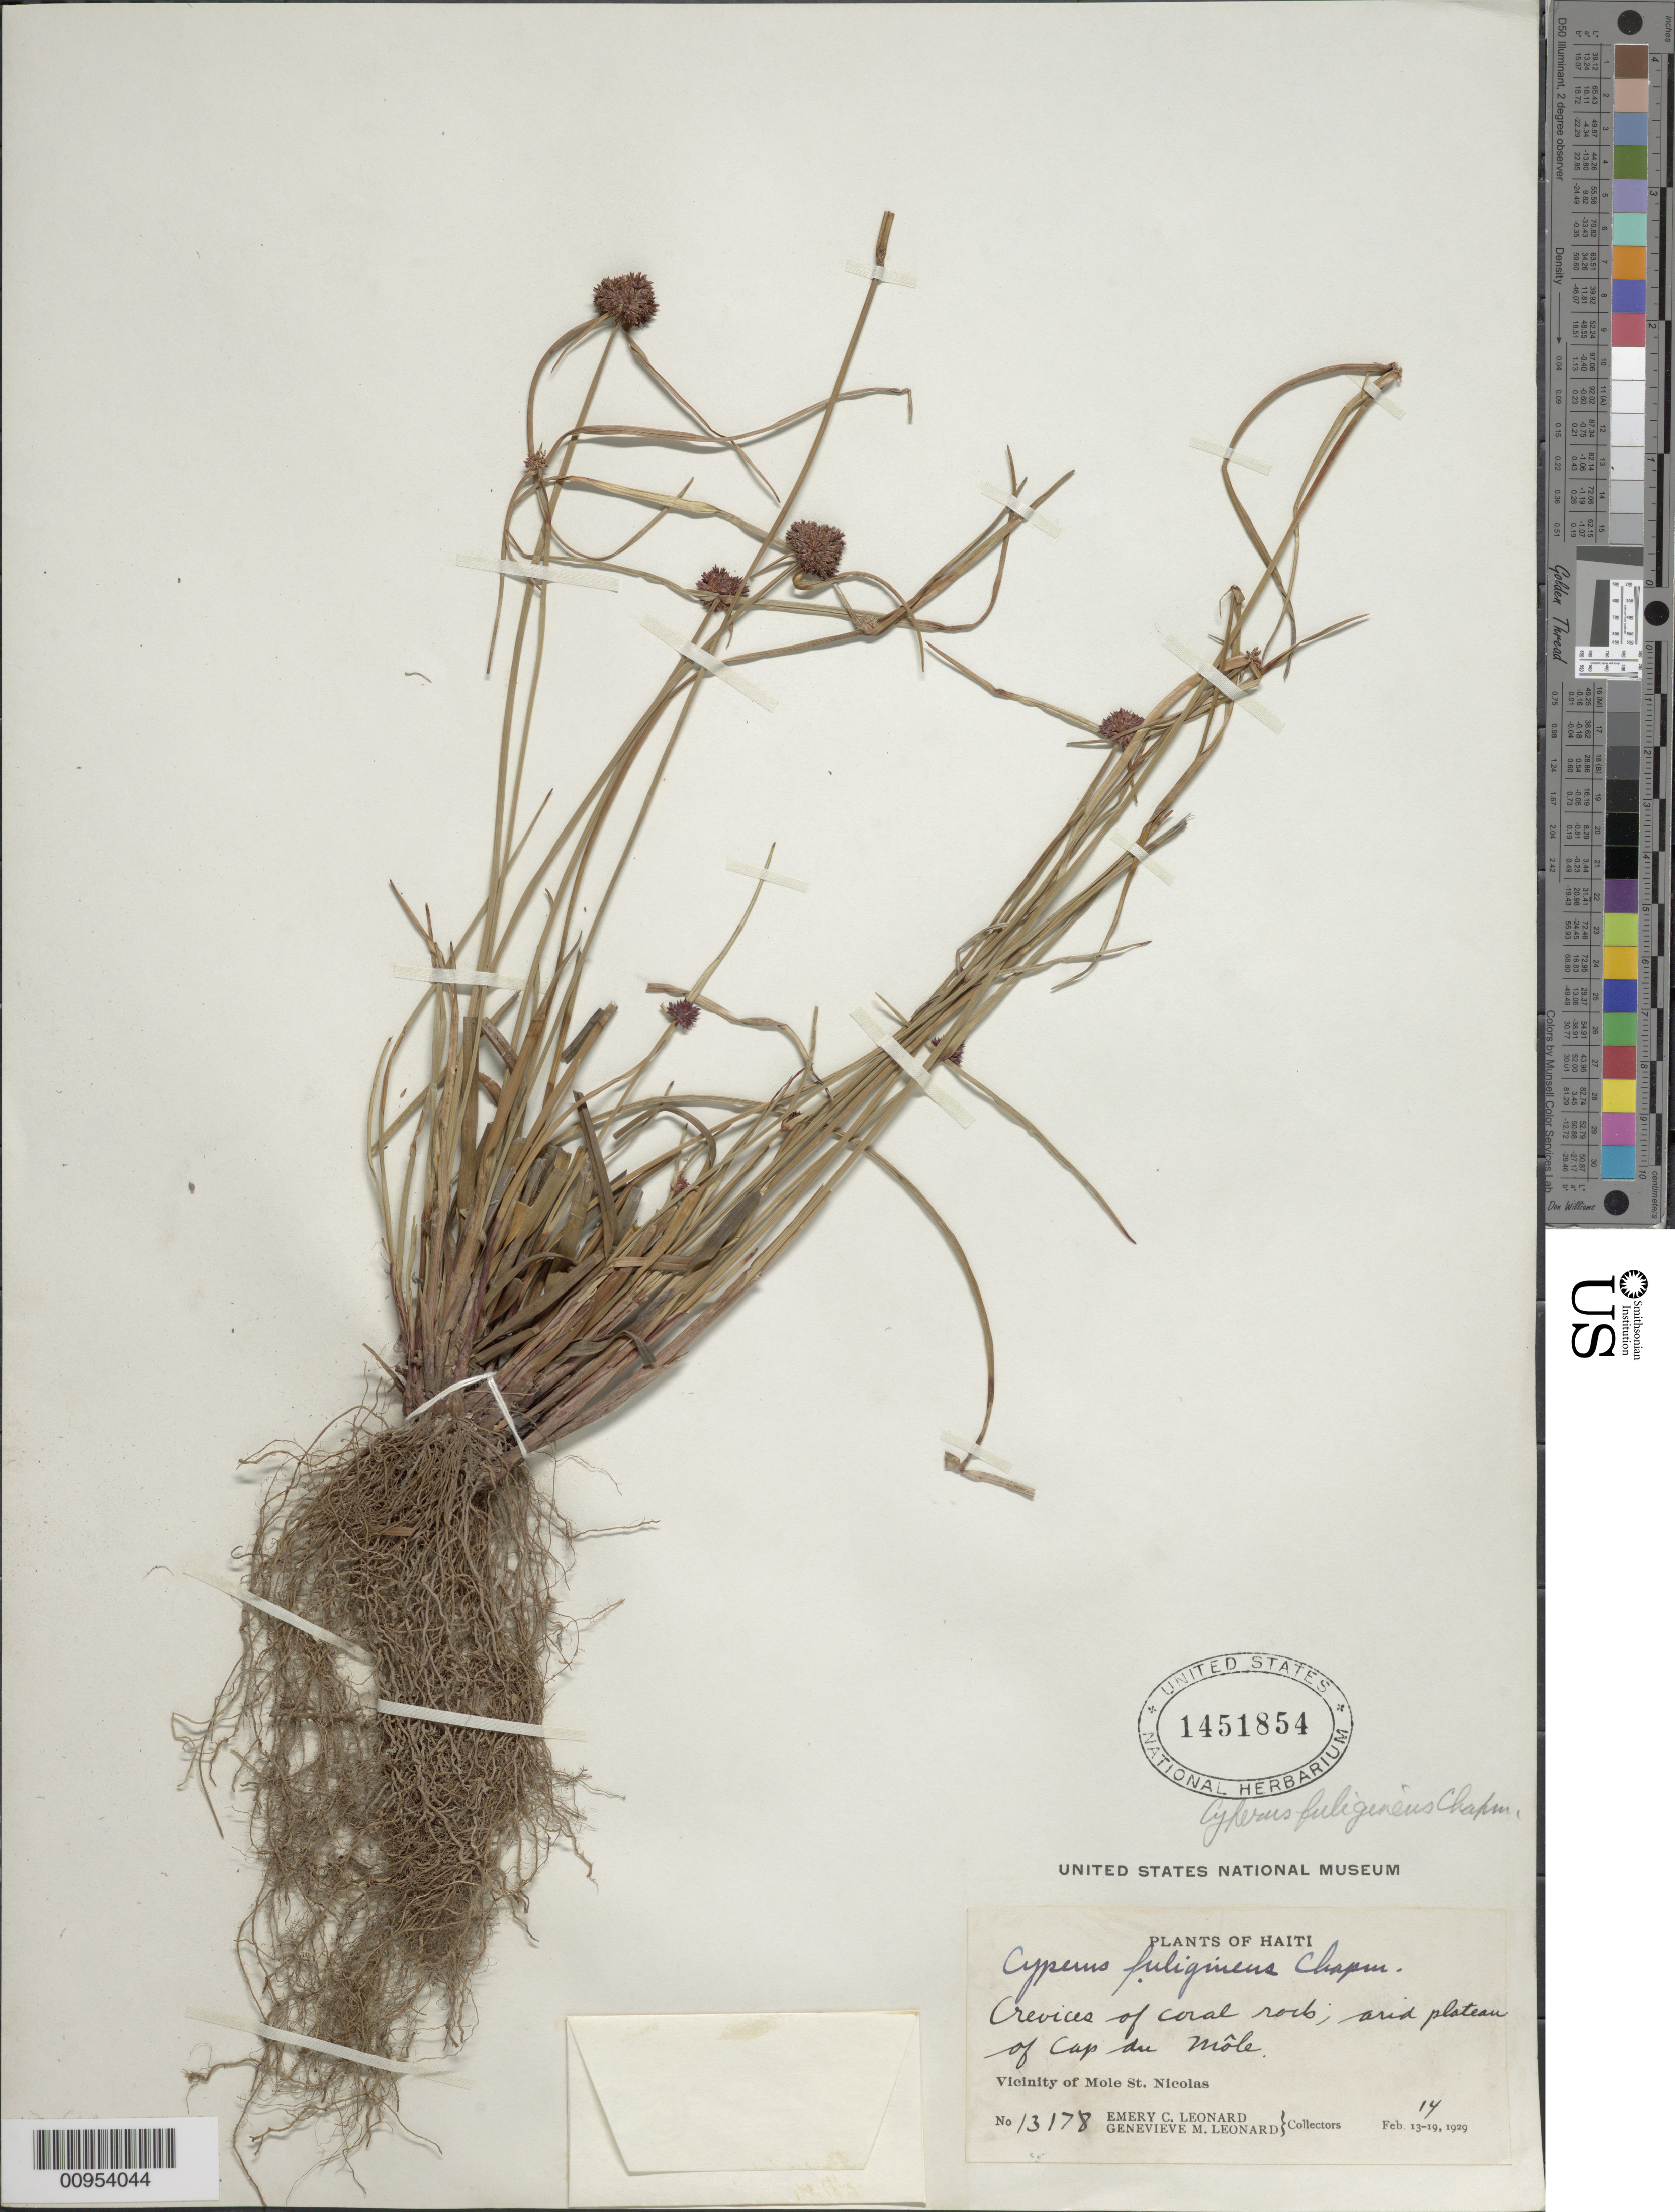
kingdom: Plantae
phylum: Tracheophyta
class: Liliopsida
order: Poales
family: Cyperaceae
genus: Cyperus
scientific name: Cyperus fuligineus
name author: Chapm.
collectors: E. C. Leonard & G. M. Leonard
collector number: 13178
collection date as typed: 14 Feb 1929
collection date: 1929-02-14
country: Haiti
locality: Vicinity of Mole St. Nicolas, arid plateau of Cap du Môle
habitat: Crevices of coral rock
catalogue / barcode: US 1451854